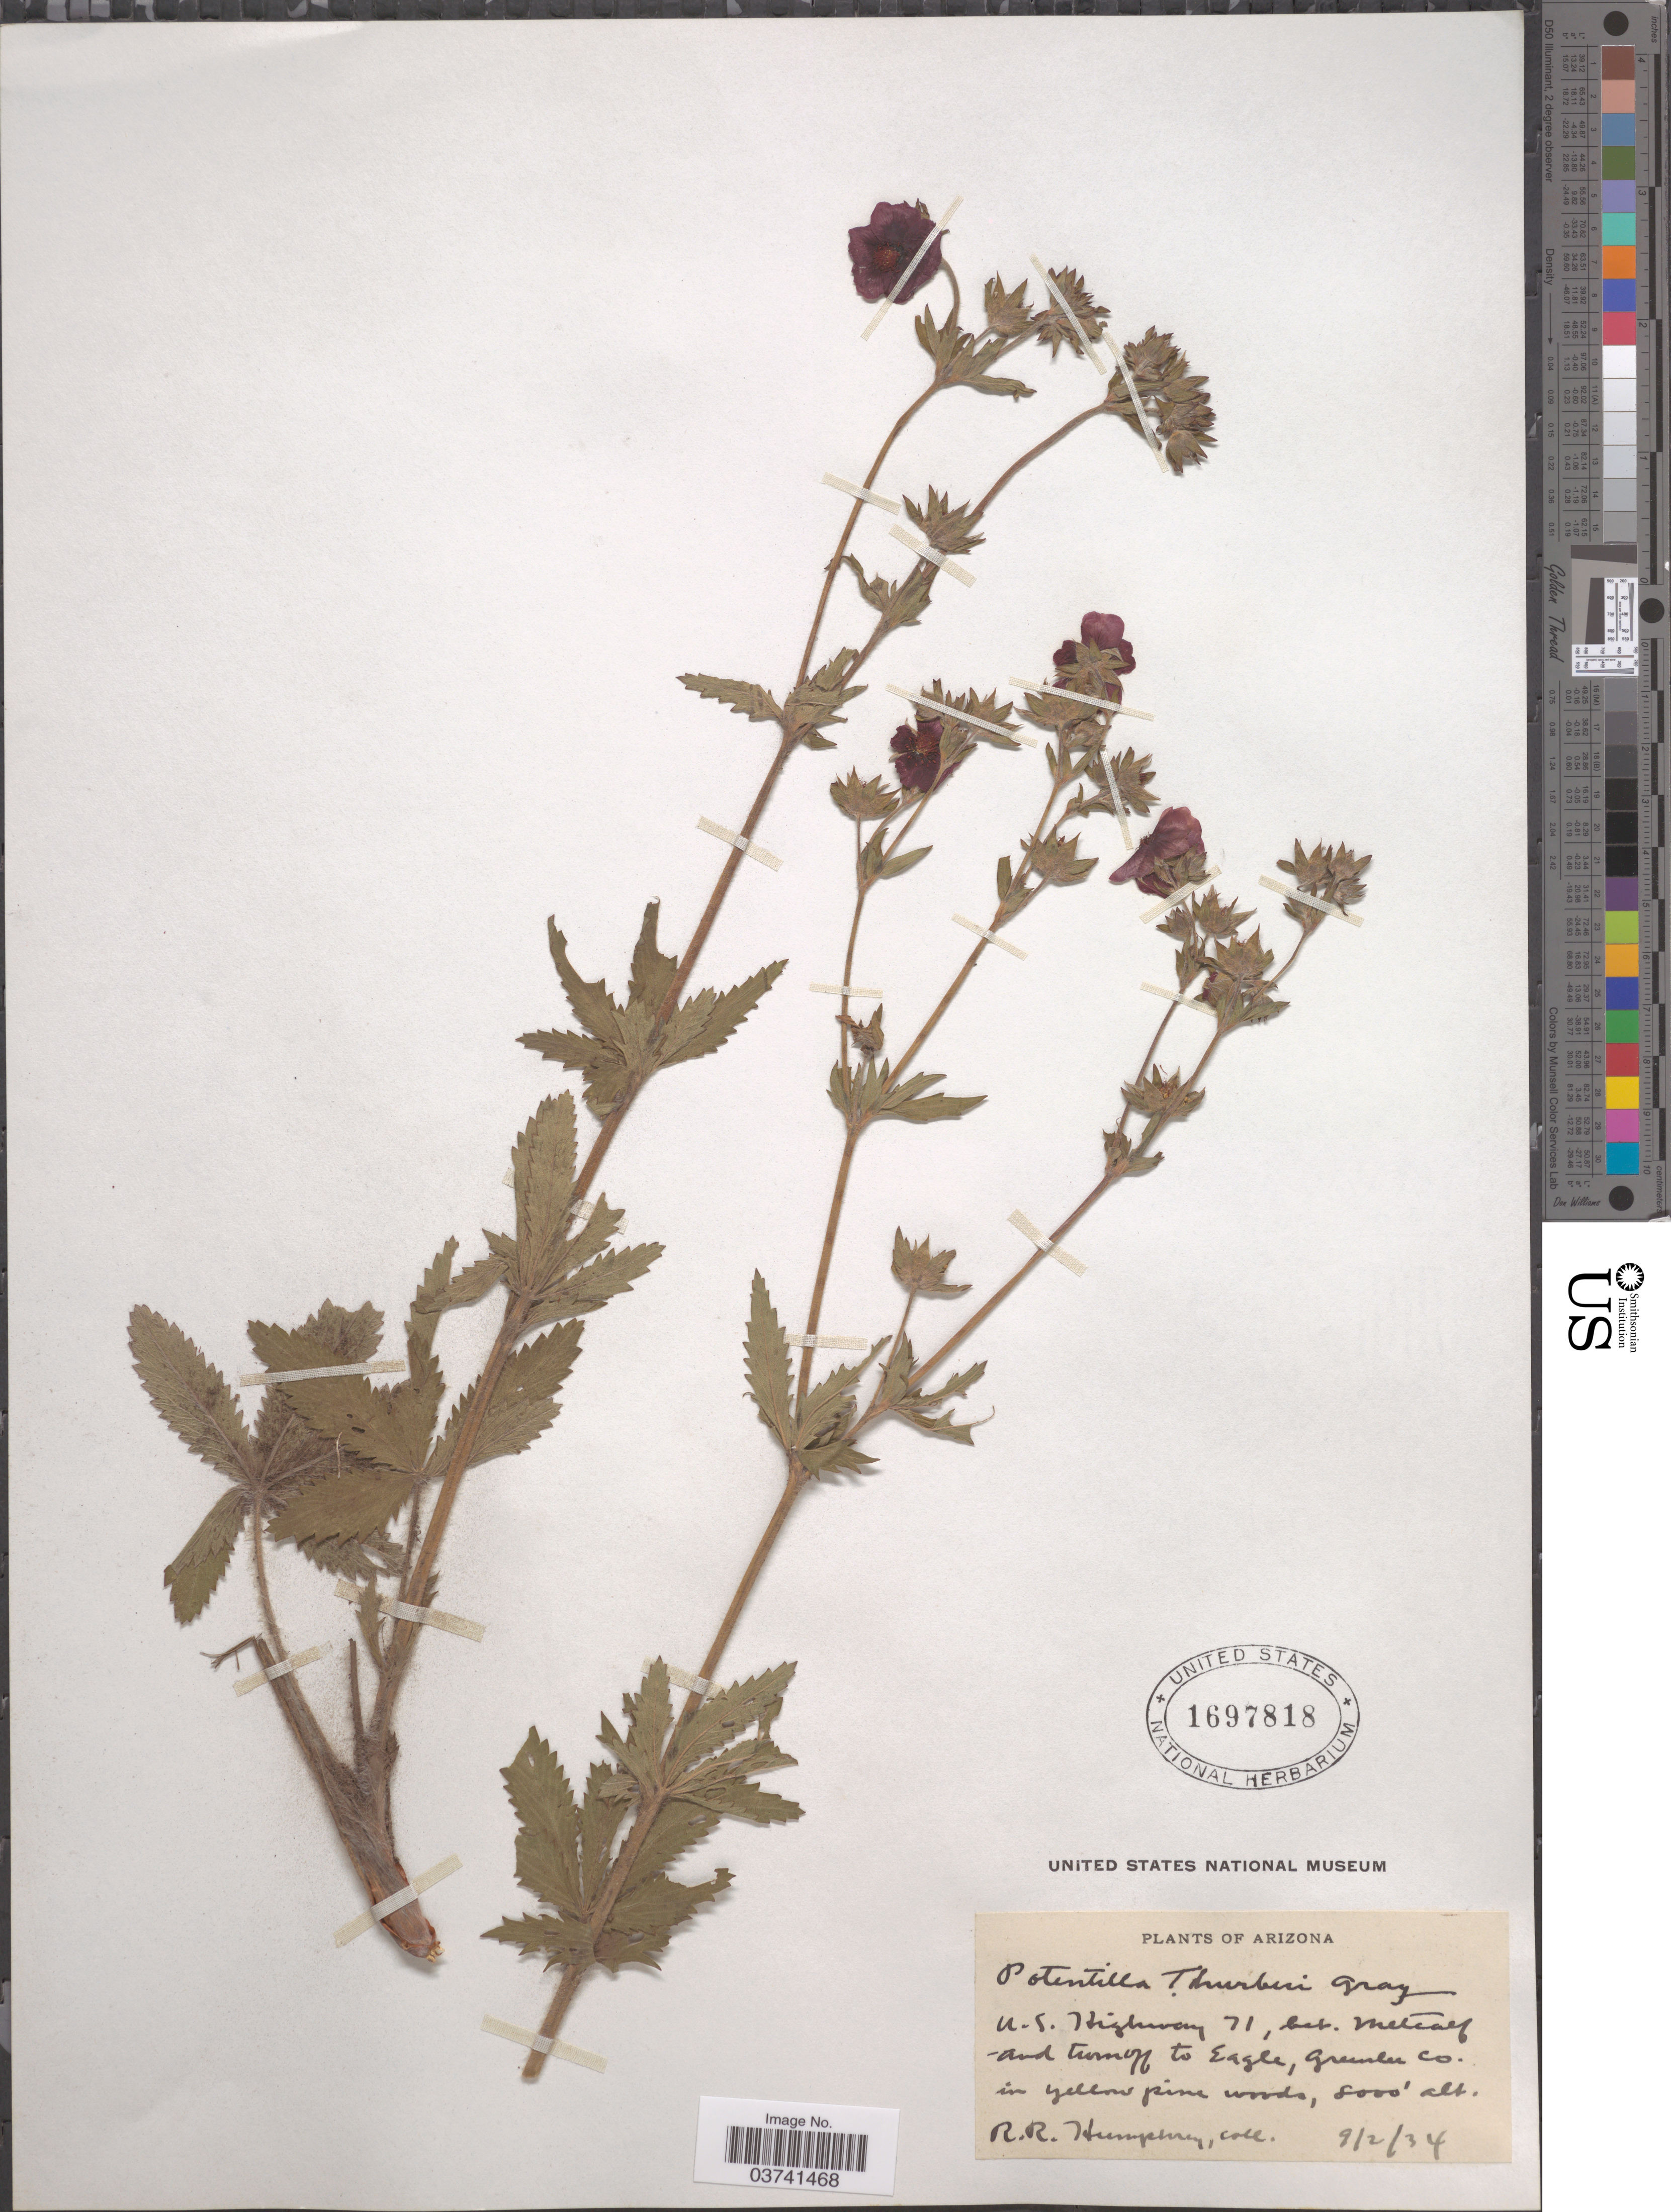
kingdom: Plantae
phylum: Tracheophyta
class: Magnoliopsida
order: Rosales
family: Rosaceae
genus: Potentilla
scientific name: Potentilla thurberi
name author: A. Gray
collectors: R. Humphrey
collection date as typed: Transcribed d/m/y: 2/9/34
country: United States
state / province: Arizona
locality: U. S. Highway 71, bet. Metcalf and turnoff to Eagle, Greenlee Co.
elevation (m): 2438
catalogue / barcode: US 1697818